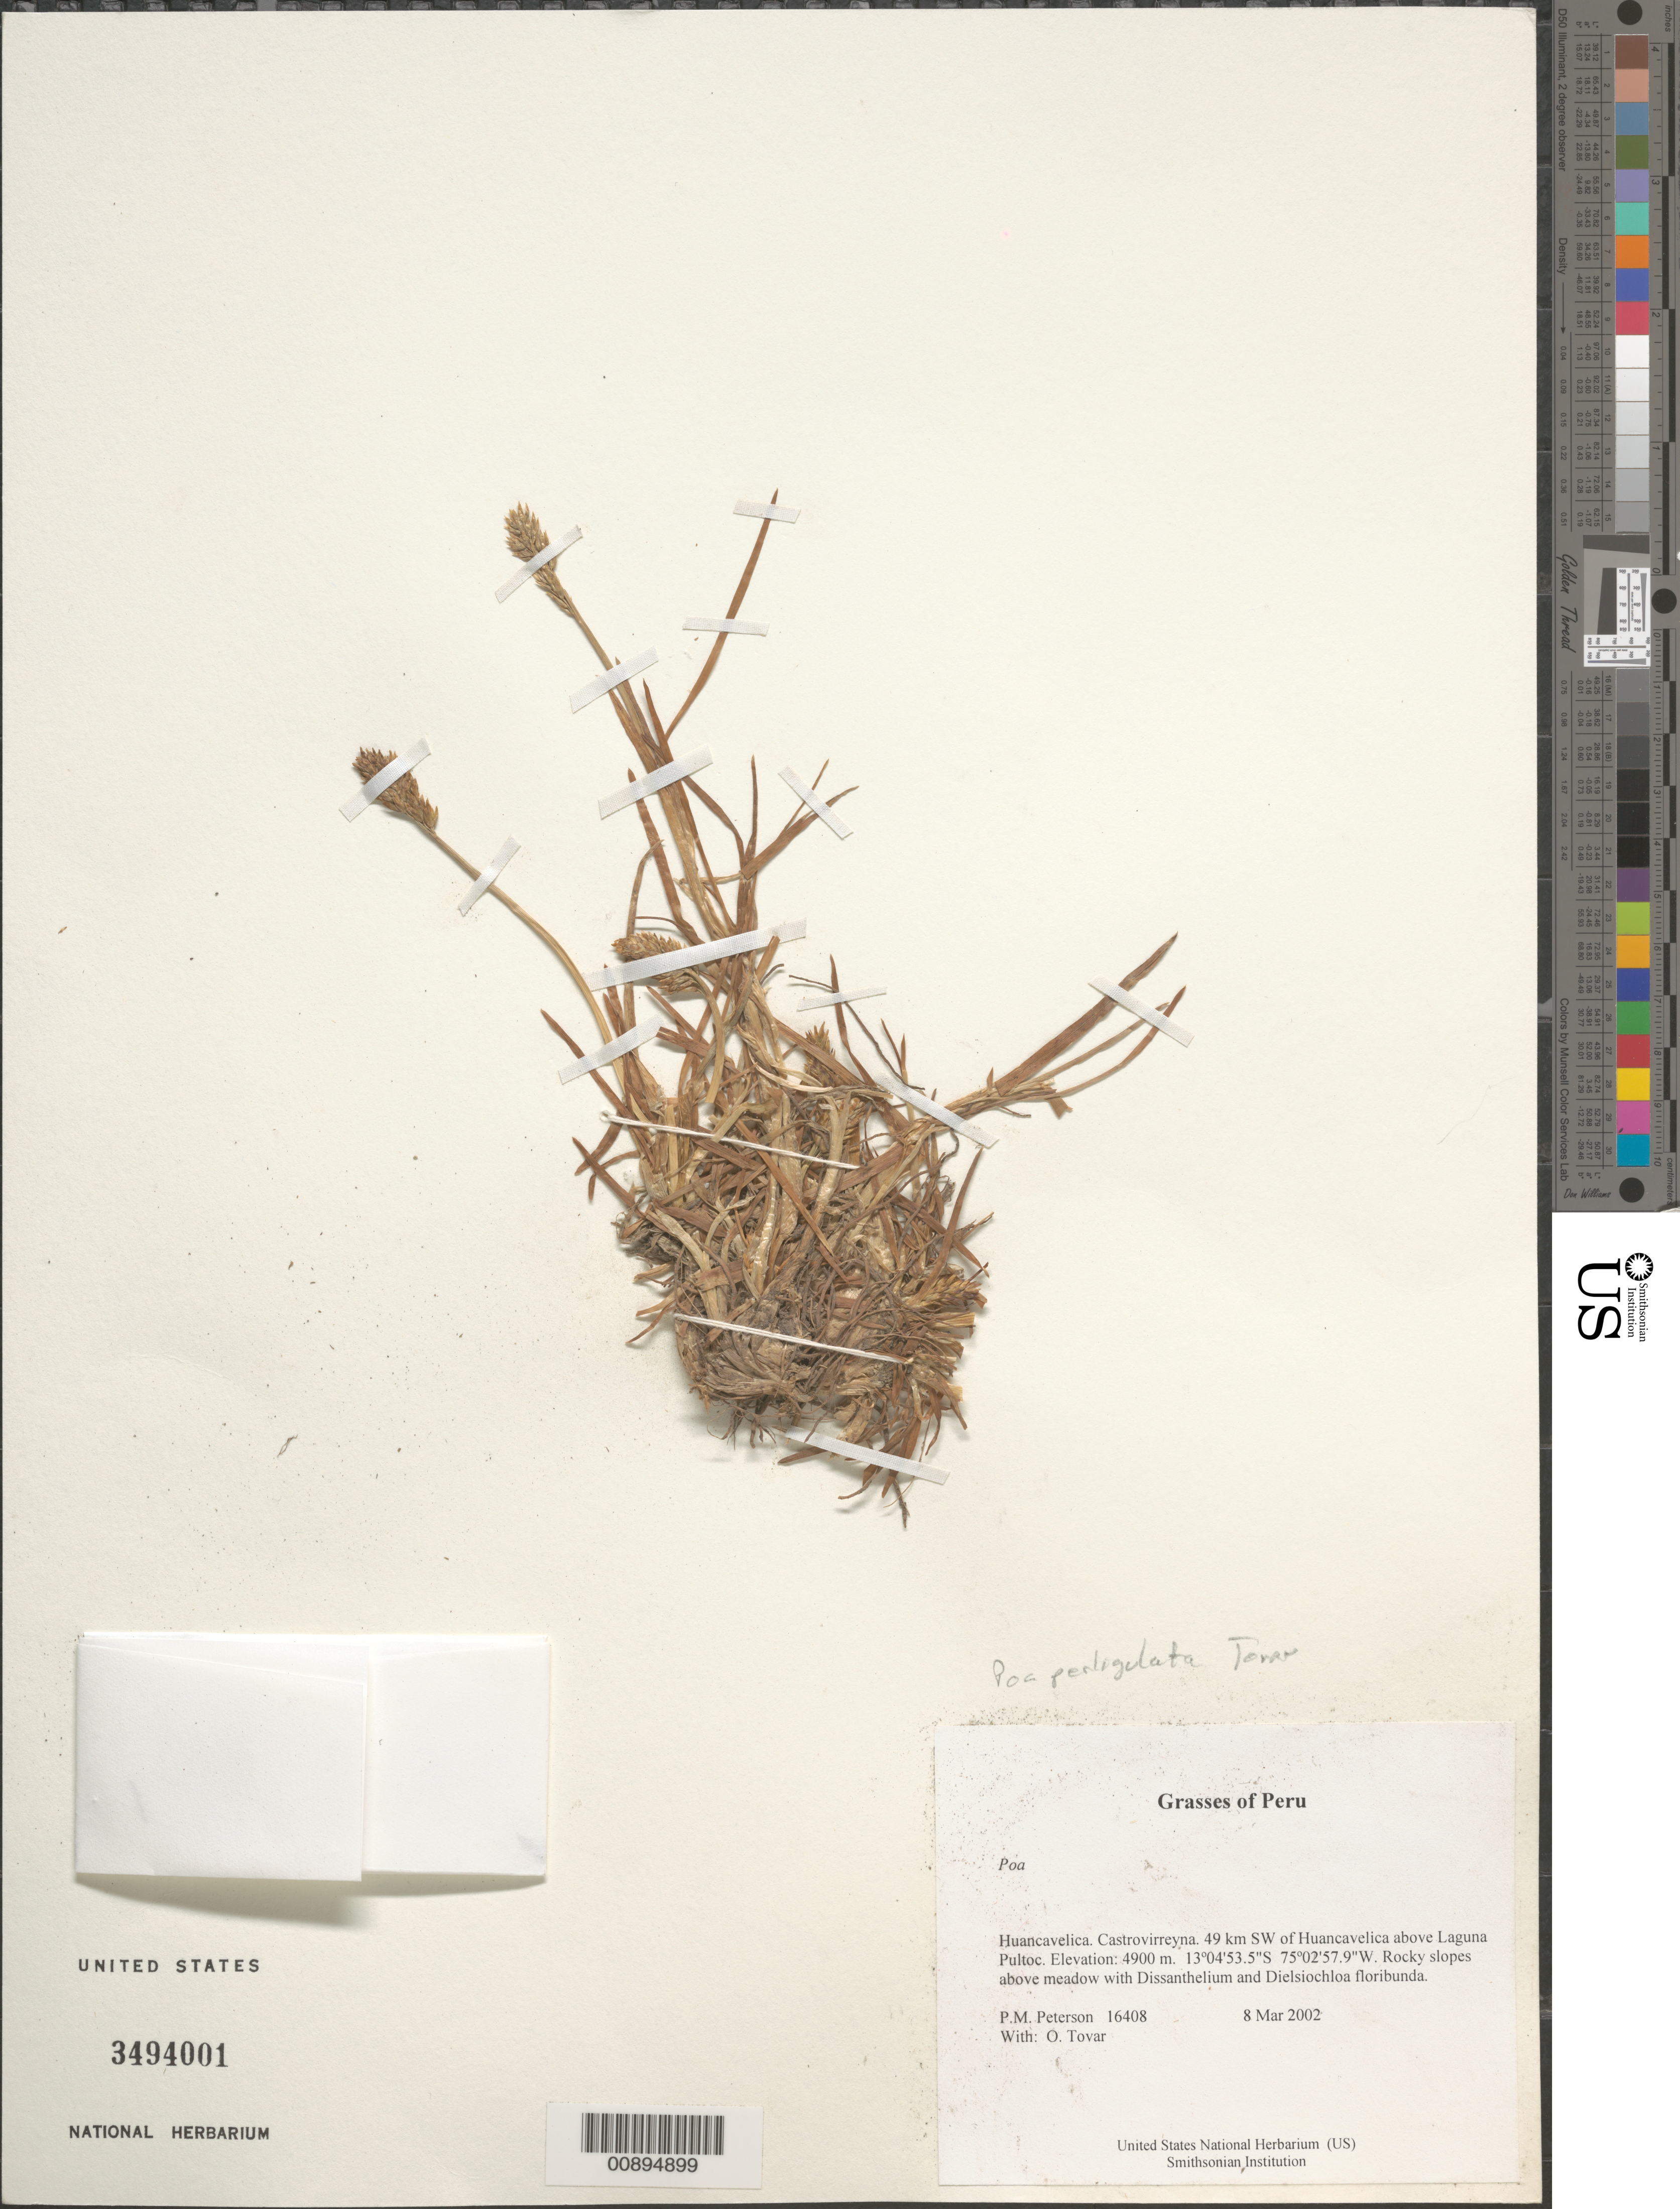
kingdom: Plantae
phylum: Tracheophyta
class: Liliopsida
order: Poales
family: Poaceae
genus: Poa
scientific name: Poa perligulata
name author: Pilg.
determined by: Soreng, Robert J., Research Associate (BOT), Smithsonian Institution - National Museum of Natural History (UNITED STATES)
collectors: P. M. Peterson & Ó. Tovar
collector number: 16408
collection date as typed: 08 Mar 2002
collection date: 2002-03-08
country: Peru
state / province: Huancavelica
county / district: Castrovirreyna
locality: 49 km SW of Huancavelica above Laguna Pultoc.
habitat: Rocky slopes above meadow with ~Dissanthelium~ and ~Dielsiochloa floribunda~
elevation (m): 4900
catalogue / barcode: US 3494001